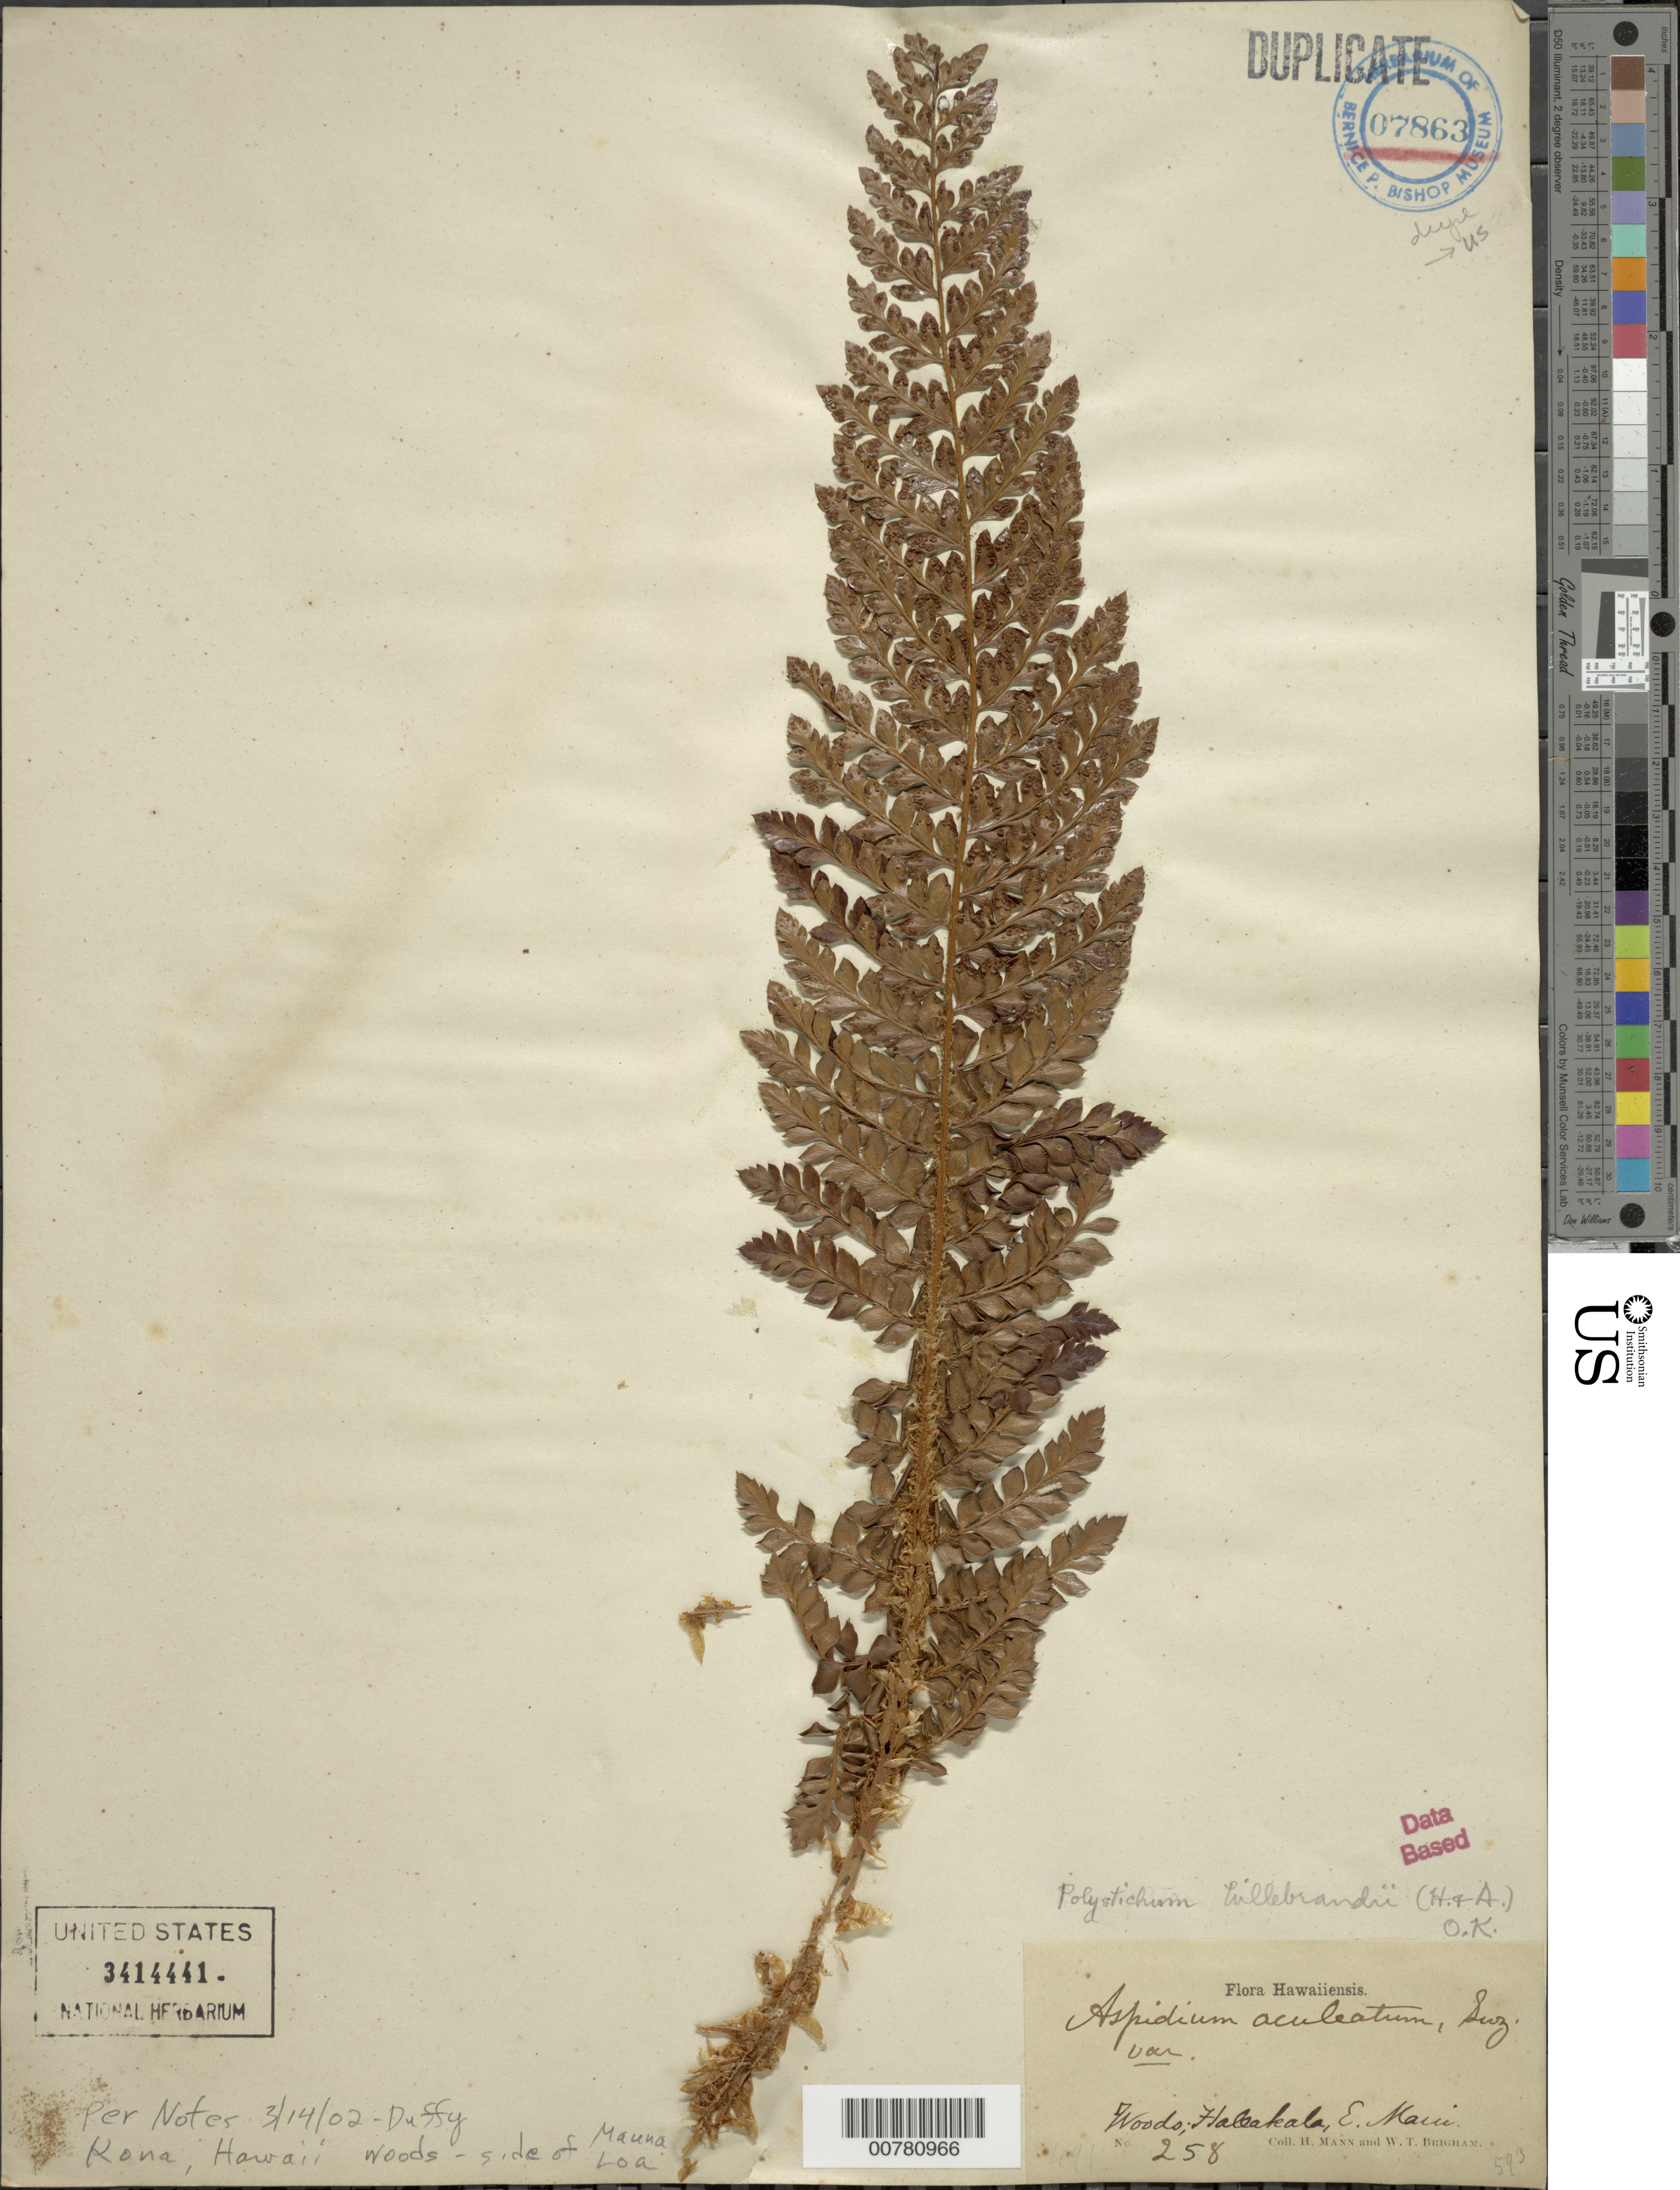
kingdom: Plantae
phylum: Tracheophyta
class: Polypodiopsida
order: Polypodiales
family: Dryopteridaceae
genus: Polystichum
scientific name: Polystichum hillebrandii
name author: Carruth.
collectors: H. Mann & W. T. Brigham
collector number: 258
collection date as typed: s.d.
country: United States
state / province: Hawaii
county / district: Hawaii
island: Hawaii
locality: Kona: side of Mauna Loa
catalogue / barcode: US 3414441